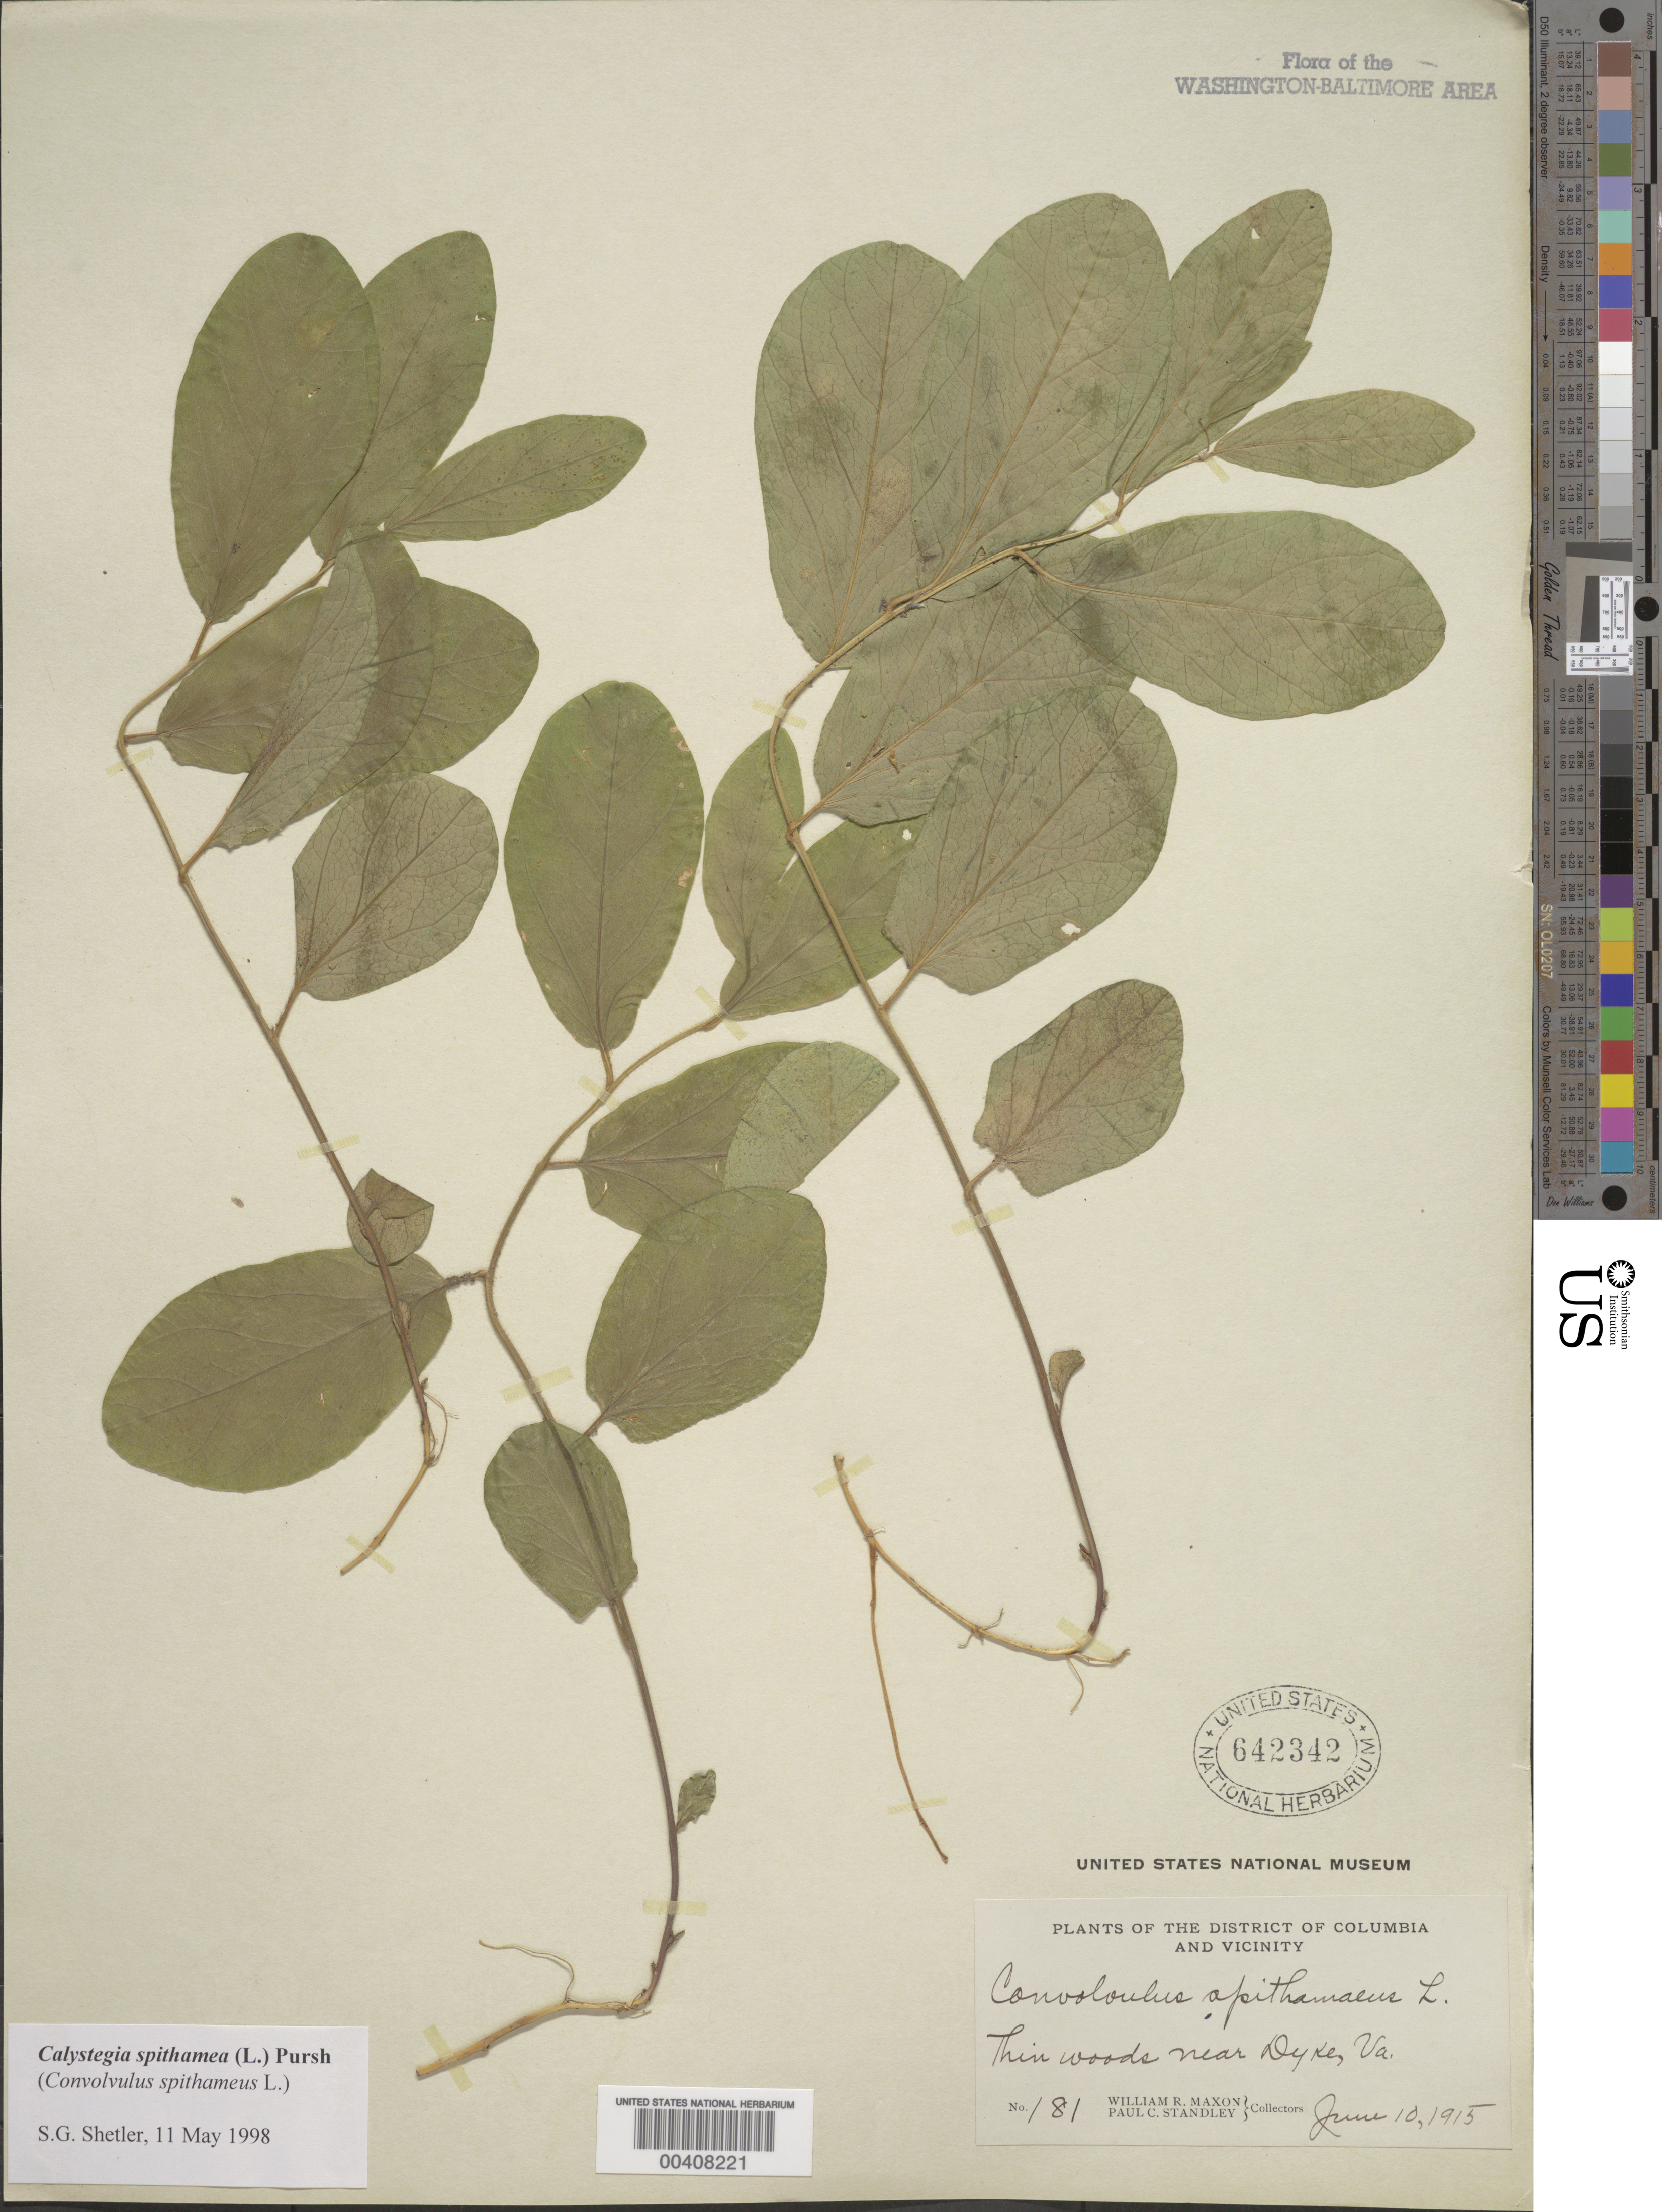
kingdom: Plantae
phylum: Tracheophyta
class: Magnoliopsida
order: Solanales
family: Convolvulaceae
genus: Calystegia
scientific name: Calystegia spithamaea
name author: (L.) Pursh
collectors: W. R. Maxon & P. C. Standley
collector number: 181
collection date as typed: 10 Jun 1915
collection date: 1915-06-10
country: United States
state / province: Virginia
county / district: Fairfax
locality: Dyke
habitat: Thin woods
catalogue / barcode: US 642342